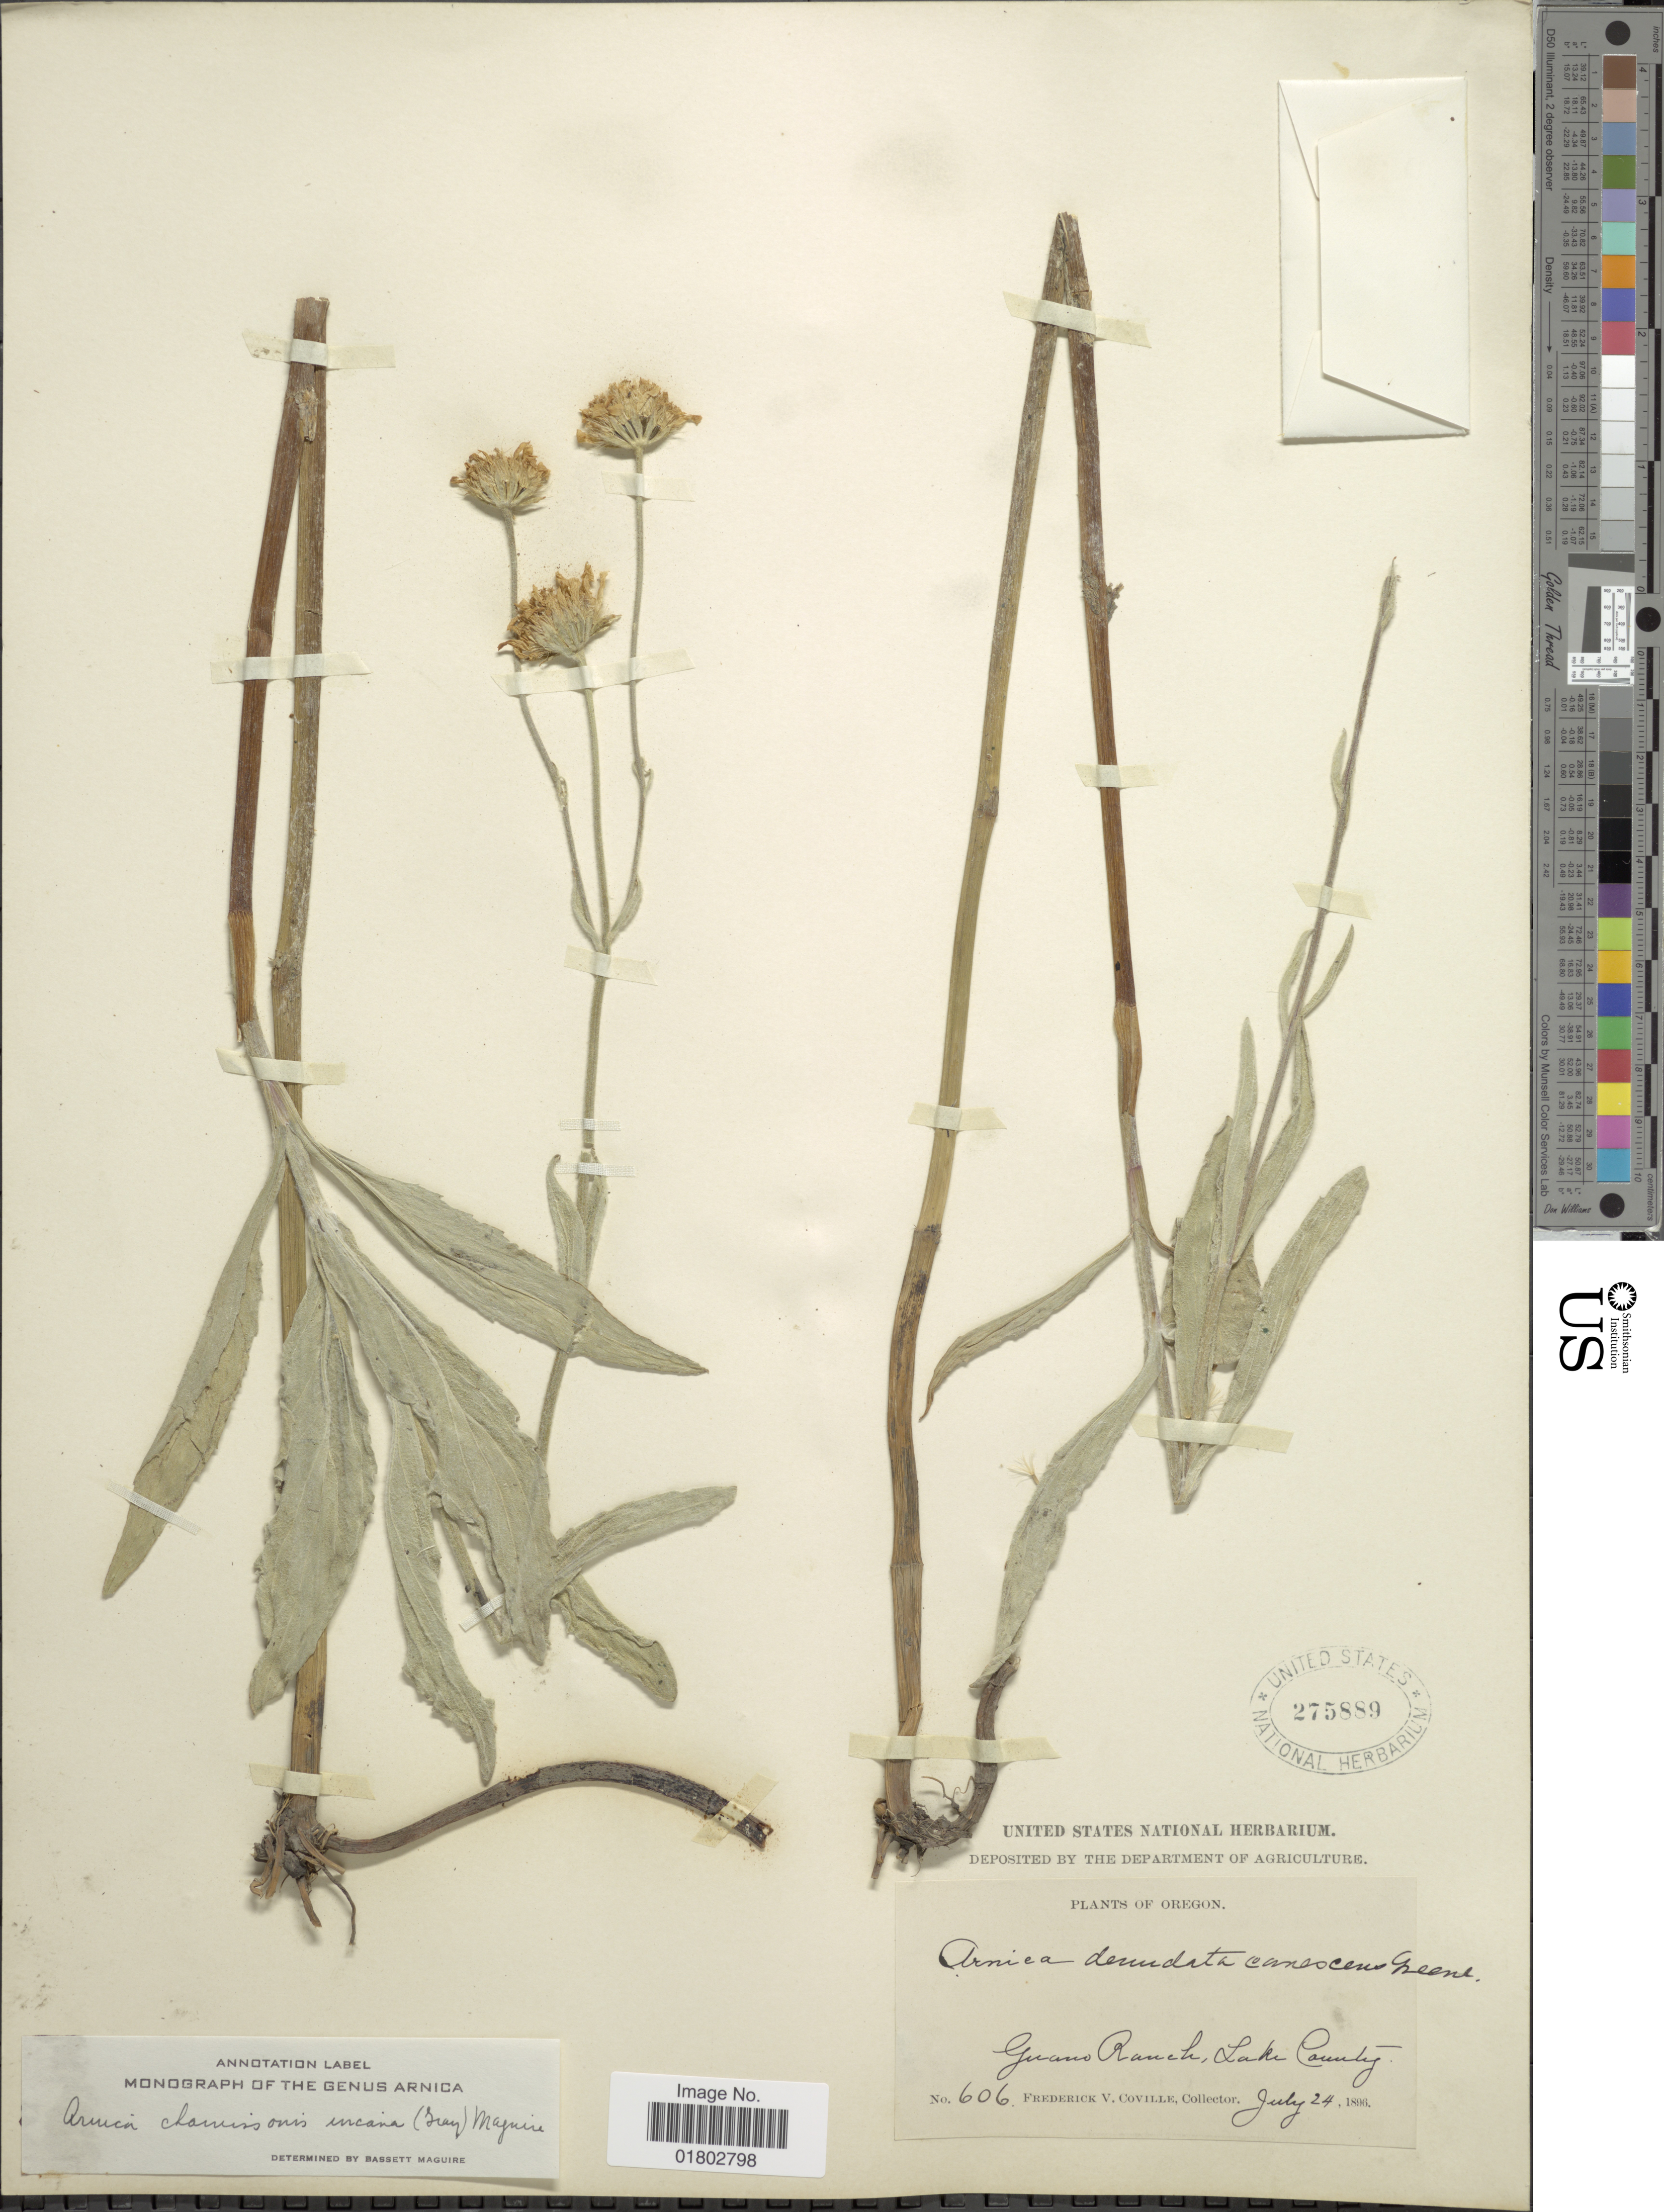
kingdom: Plantae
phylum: Tracheophyta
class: Magnoliopsida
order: Asterales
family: Asteraceae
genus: Arnica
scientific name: Arnica chamissonis subsp. incana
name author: (A. Gray) Maguire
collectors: F. V. Coville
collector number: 606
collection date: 1896-07-24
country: United States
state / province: Oregon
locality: Guano Ranch, Lake County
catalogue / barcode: US 275889